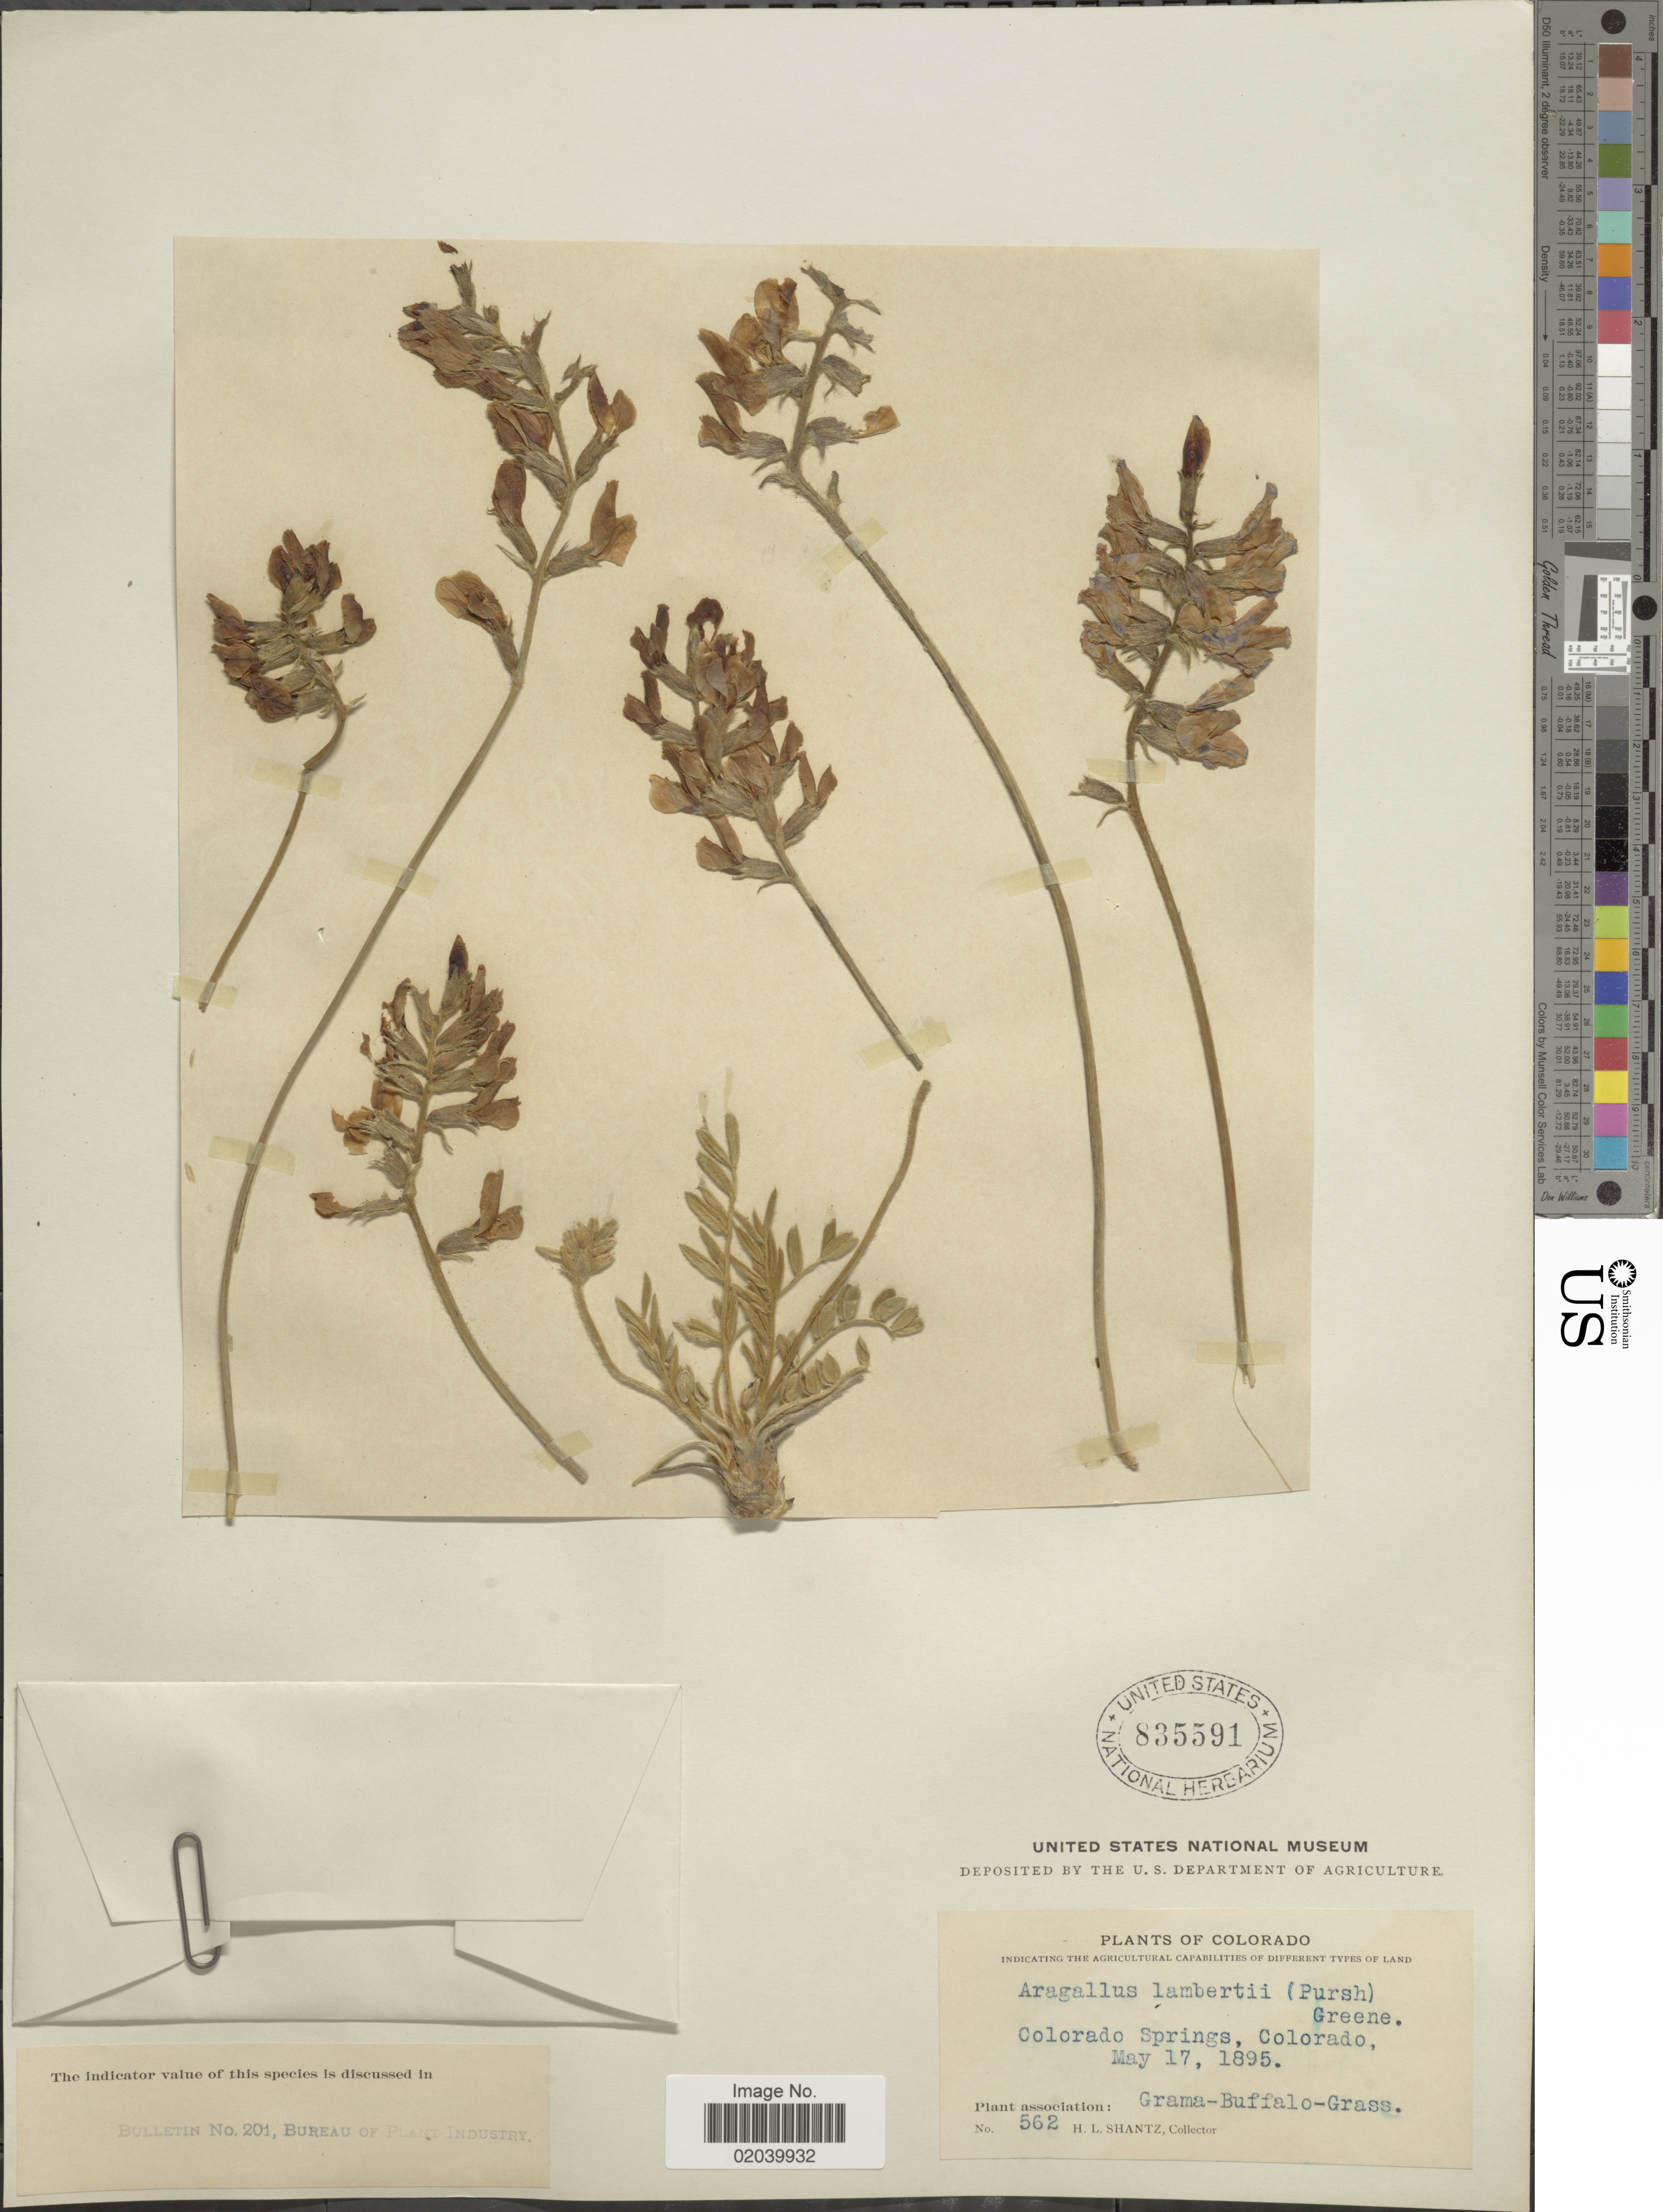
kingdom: Plantae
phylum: Tracheophyta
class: Magnoliopsida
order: Fabales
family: Fabaceae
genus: Oxytropis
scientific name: Oxytropis lambertii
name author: Pursh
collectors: H. Shantz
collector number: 562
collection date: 1895-05-17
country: United States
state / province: Colorado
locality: Colorado Springs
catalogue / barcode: US 835591